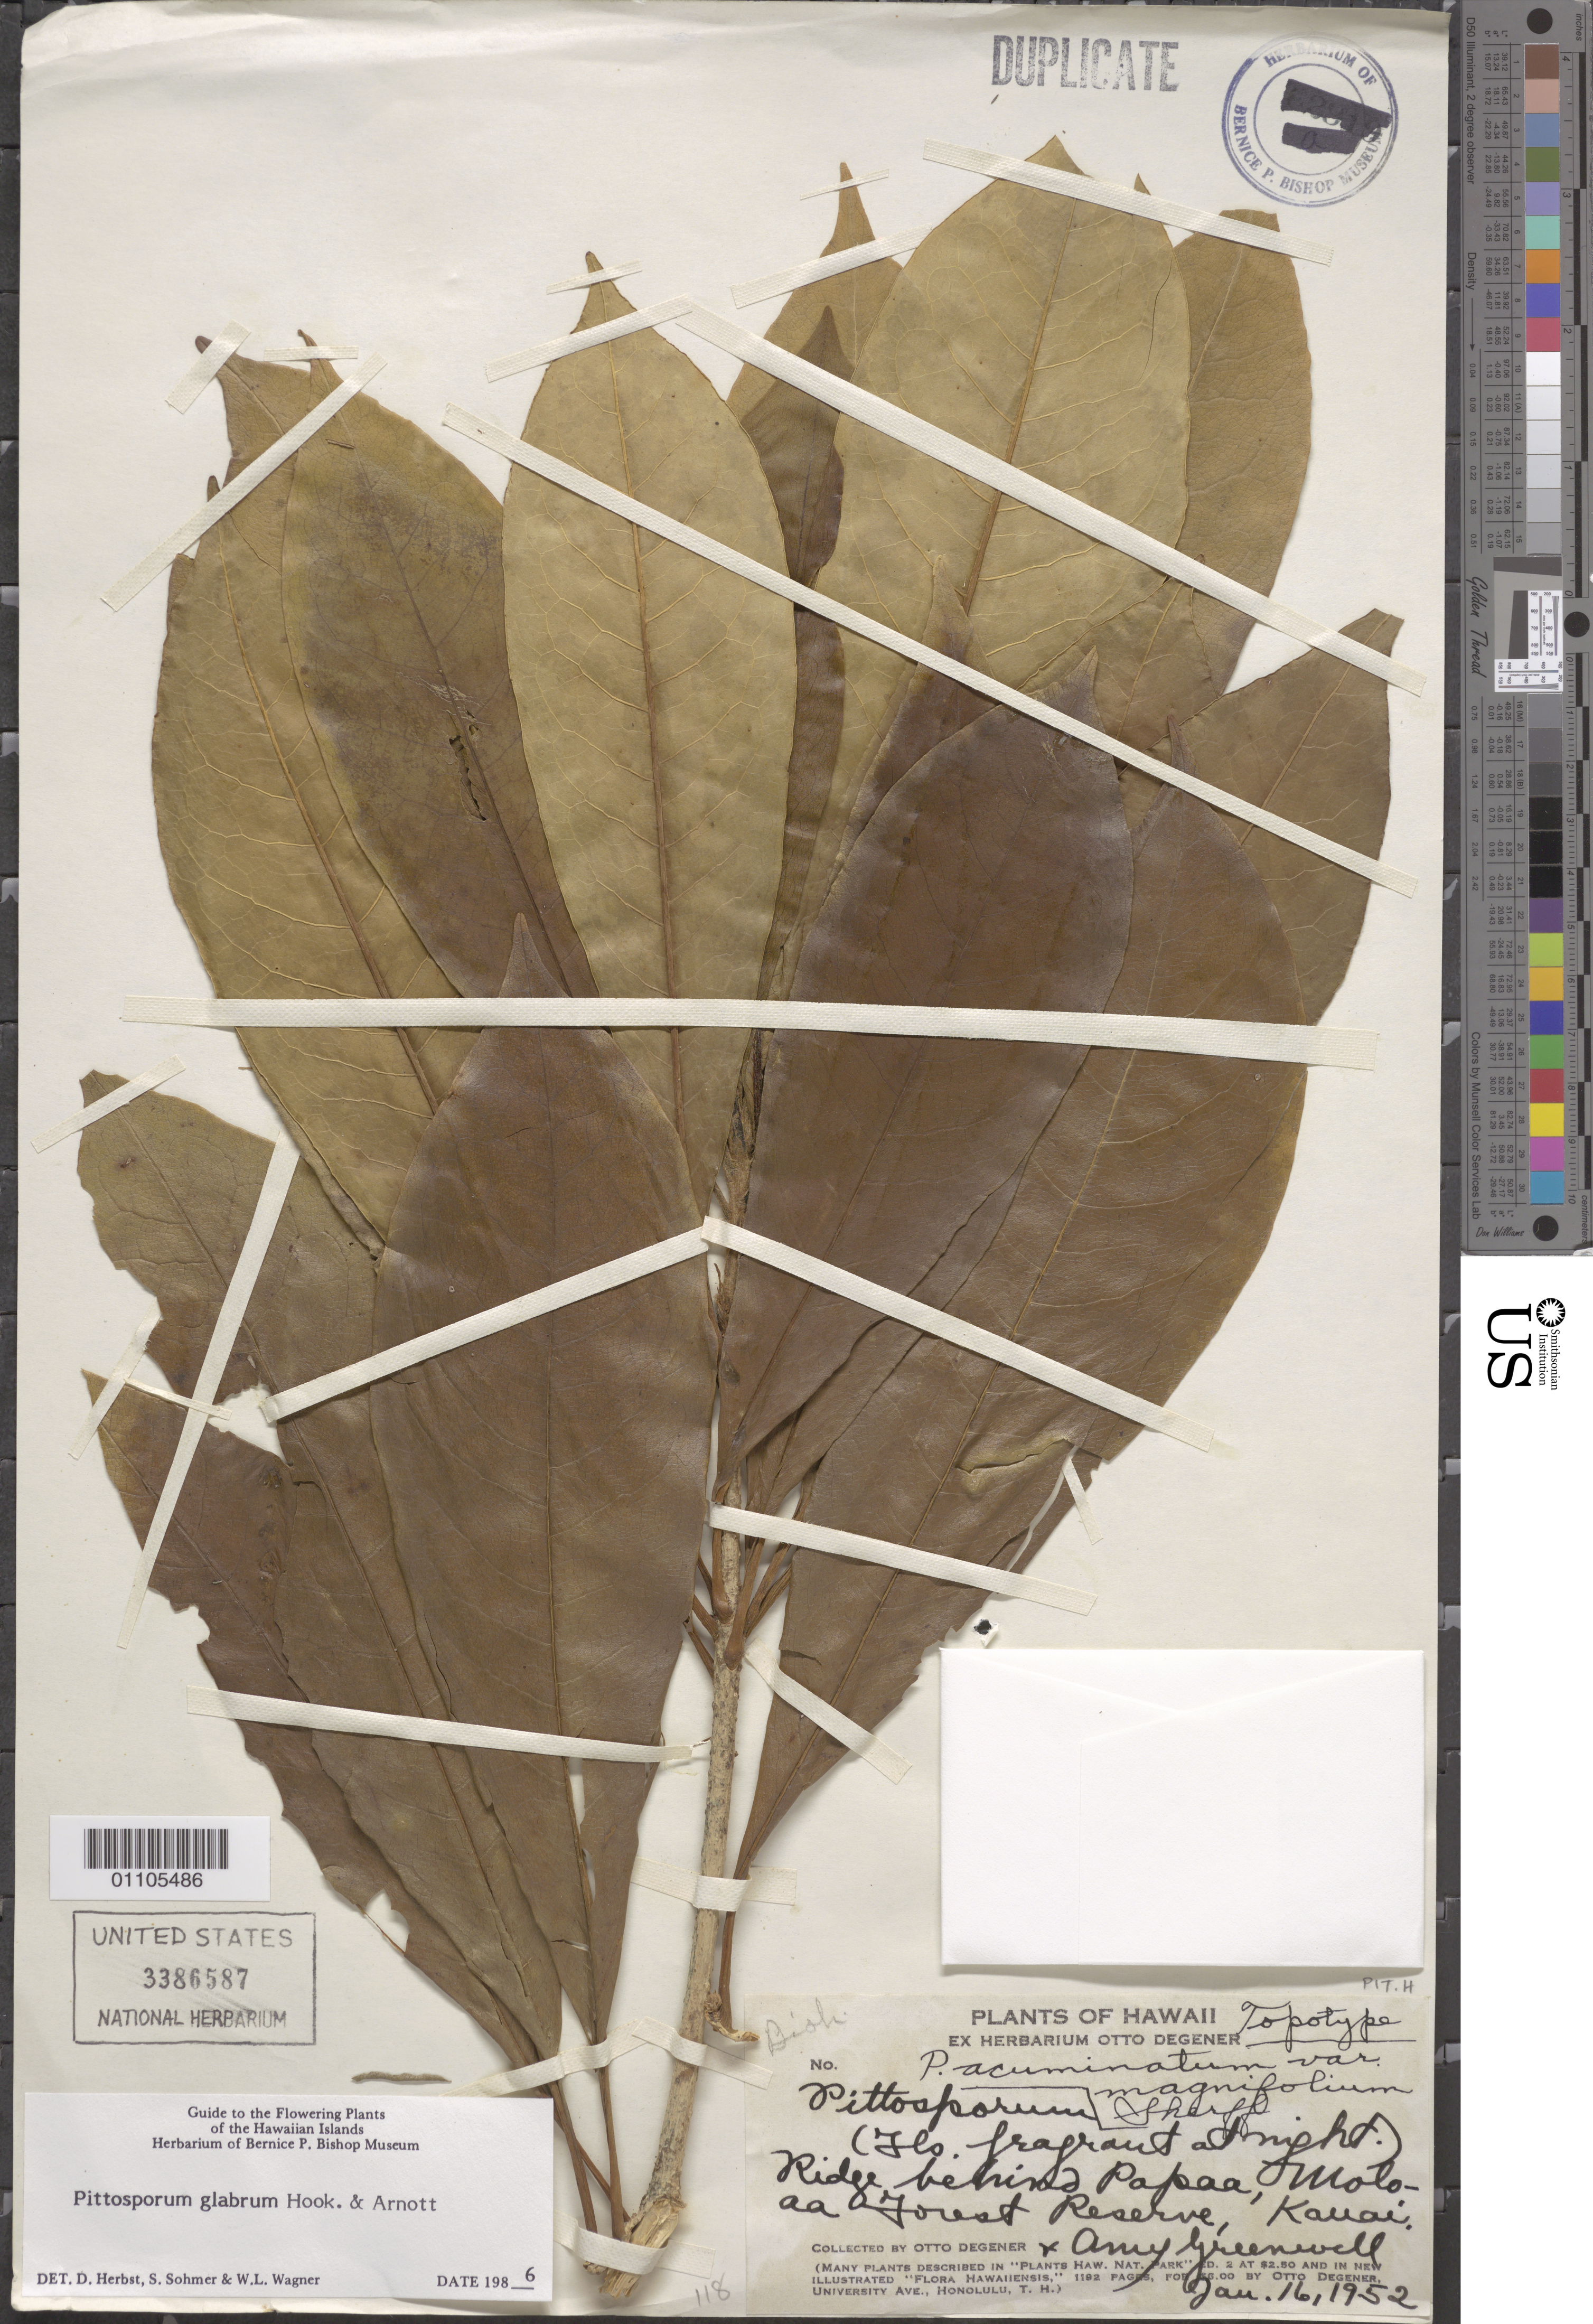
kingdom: Plantae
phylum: Tracheophyta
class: Magnoliopsida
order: Apiales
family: Pittosporaceae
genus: Pittosporum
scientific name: Pittosporum glabrum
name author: Hook. & Arn.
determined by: Herbst, D. R.; Sohmer, S. H.; Wagner, W. L.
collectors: O. Degener & A. B. Greenwell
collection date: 1952-01-16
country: United States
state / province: Hawaii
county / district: Kaui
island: Kaua'i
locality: Ridge behind Papaa, Moloaa Forest Reserve, Kaua'i.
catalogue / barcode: US 3386587